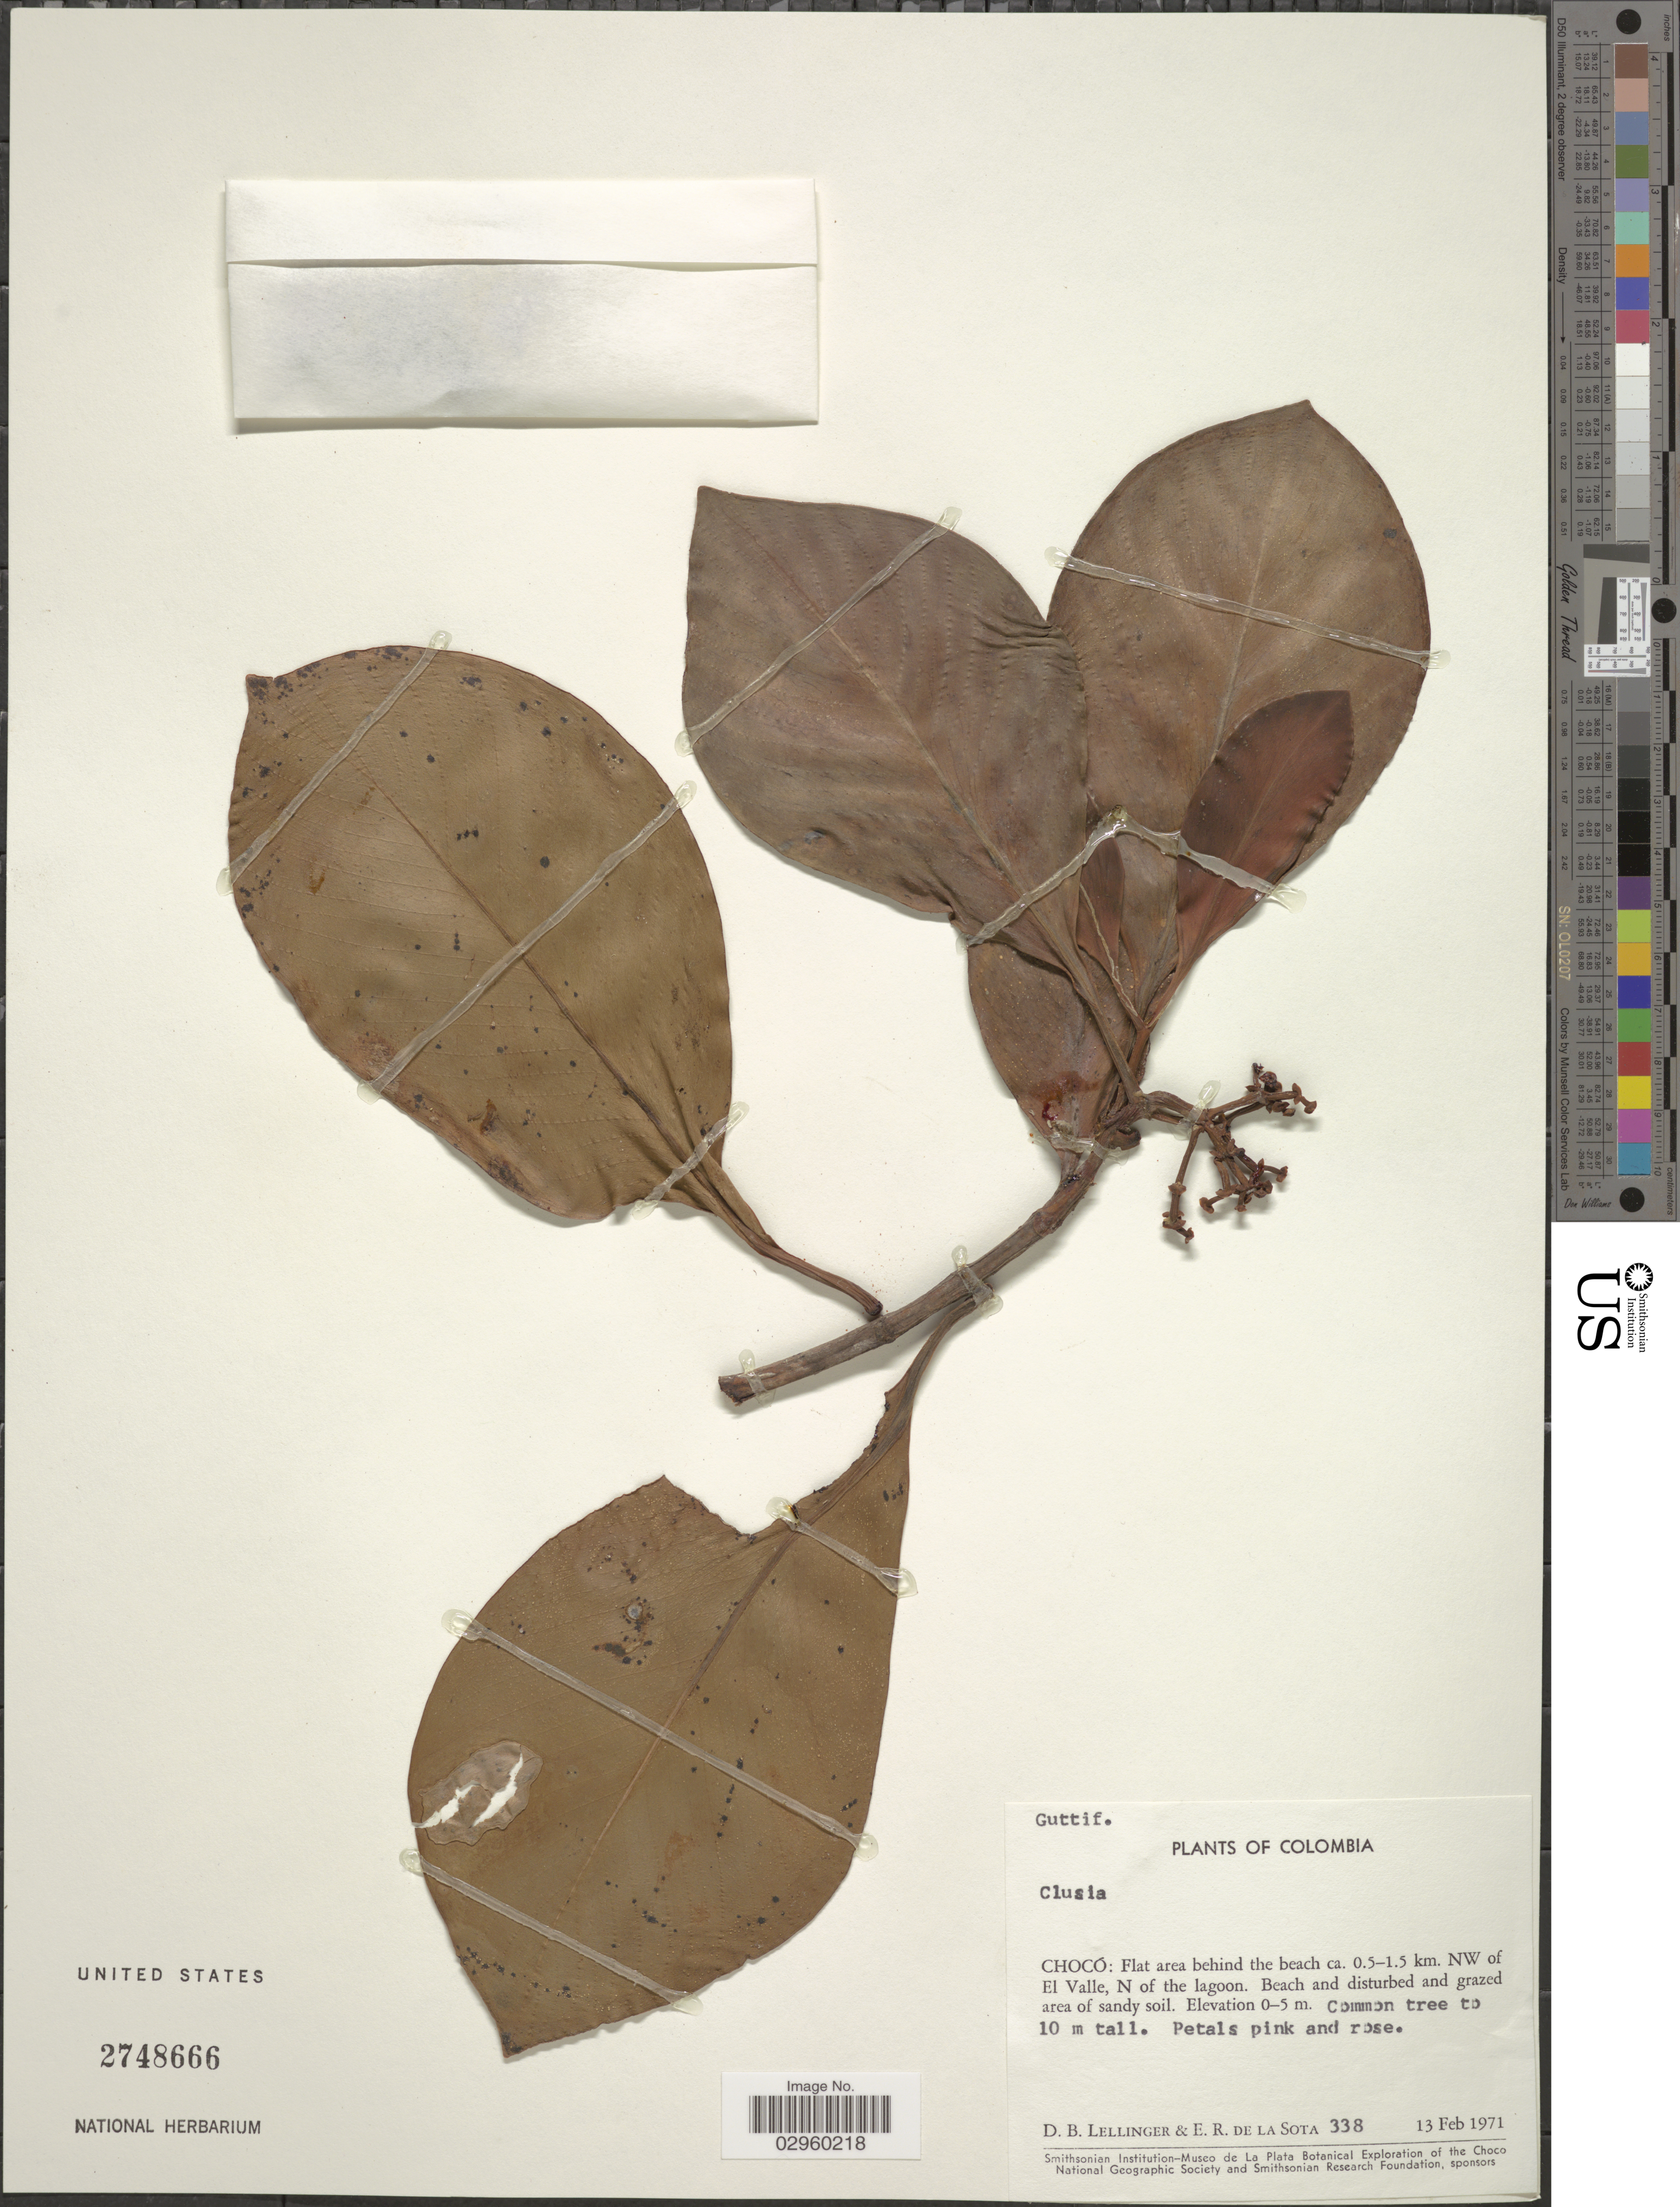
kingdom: Plantae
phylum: Tracheophyta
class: Magnoliopsida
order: Malpighiales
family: Clusiaceae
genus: Clusia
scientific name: Clusia sp.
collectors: D. B. Lellinger & E. R. de la Sota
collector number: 338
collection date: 1971-02-13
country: Colombia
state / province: Chocó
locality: Flat area behind the beach ca. 0.5-1.5 km. NW of El Valle, N of the lagoon.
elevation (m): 0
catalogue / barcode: US 2748666